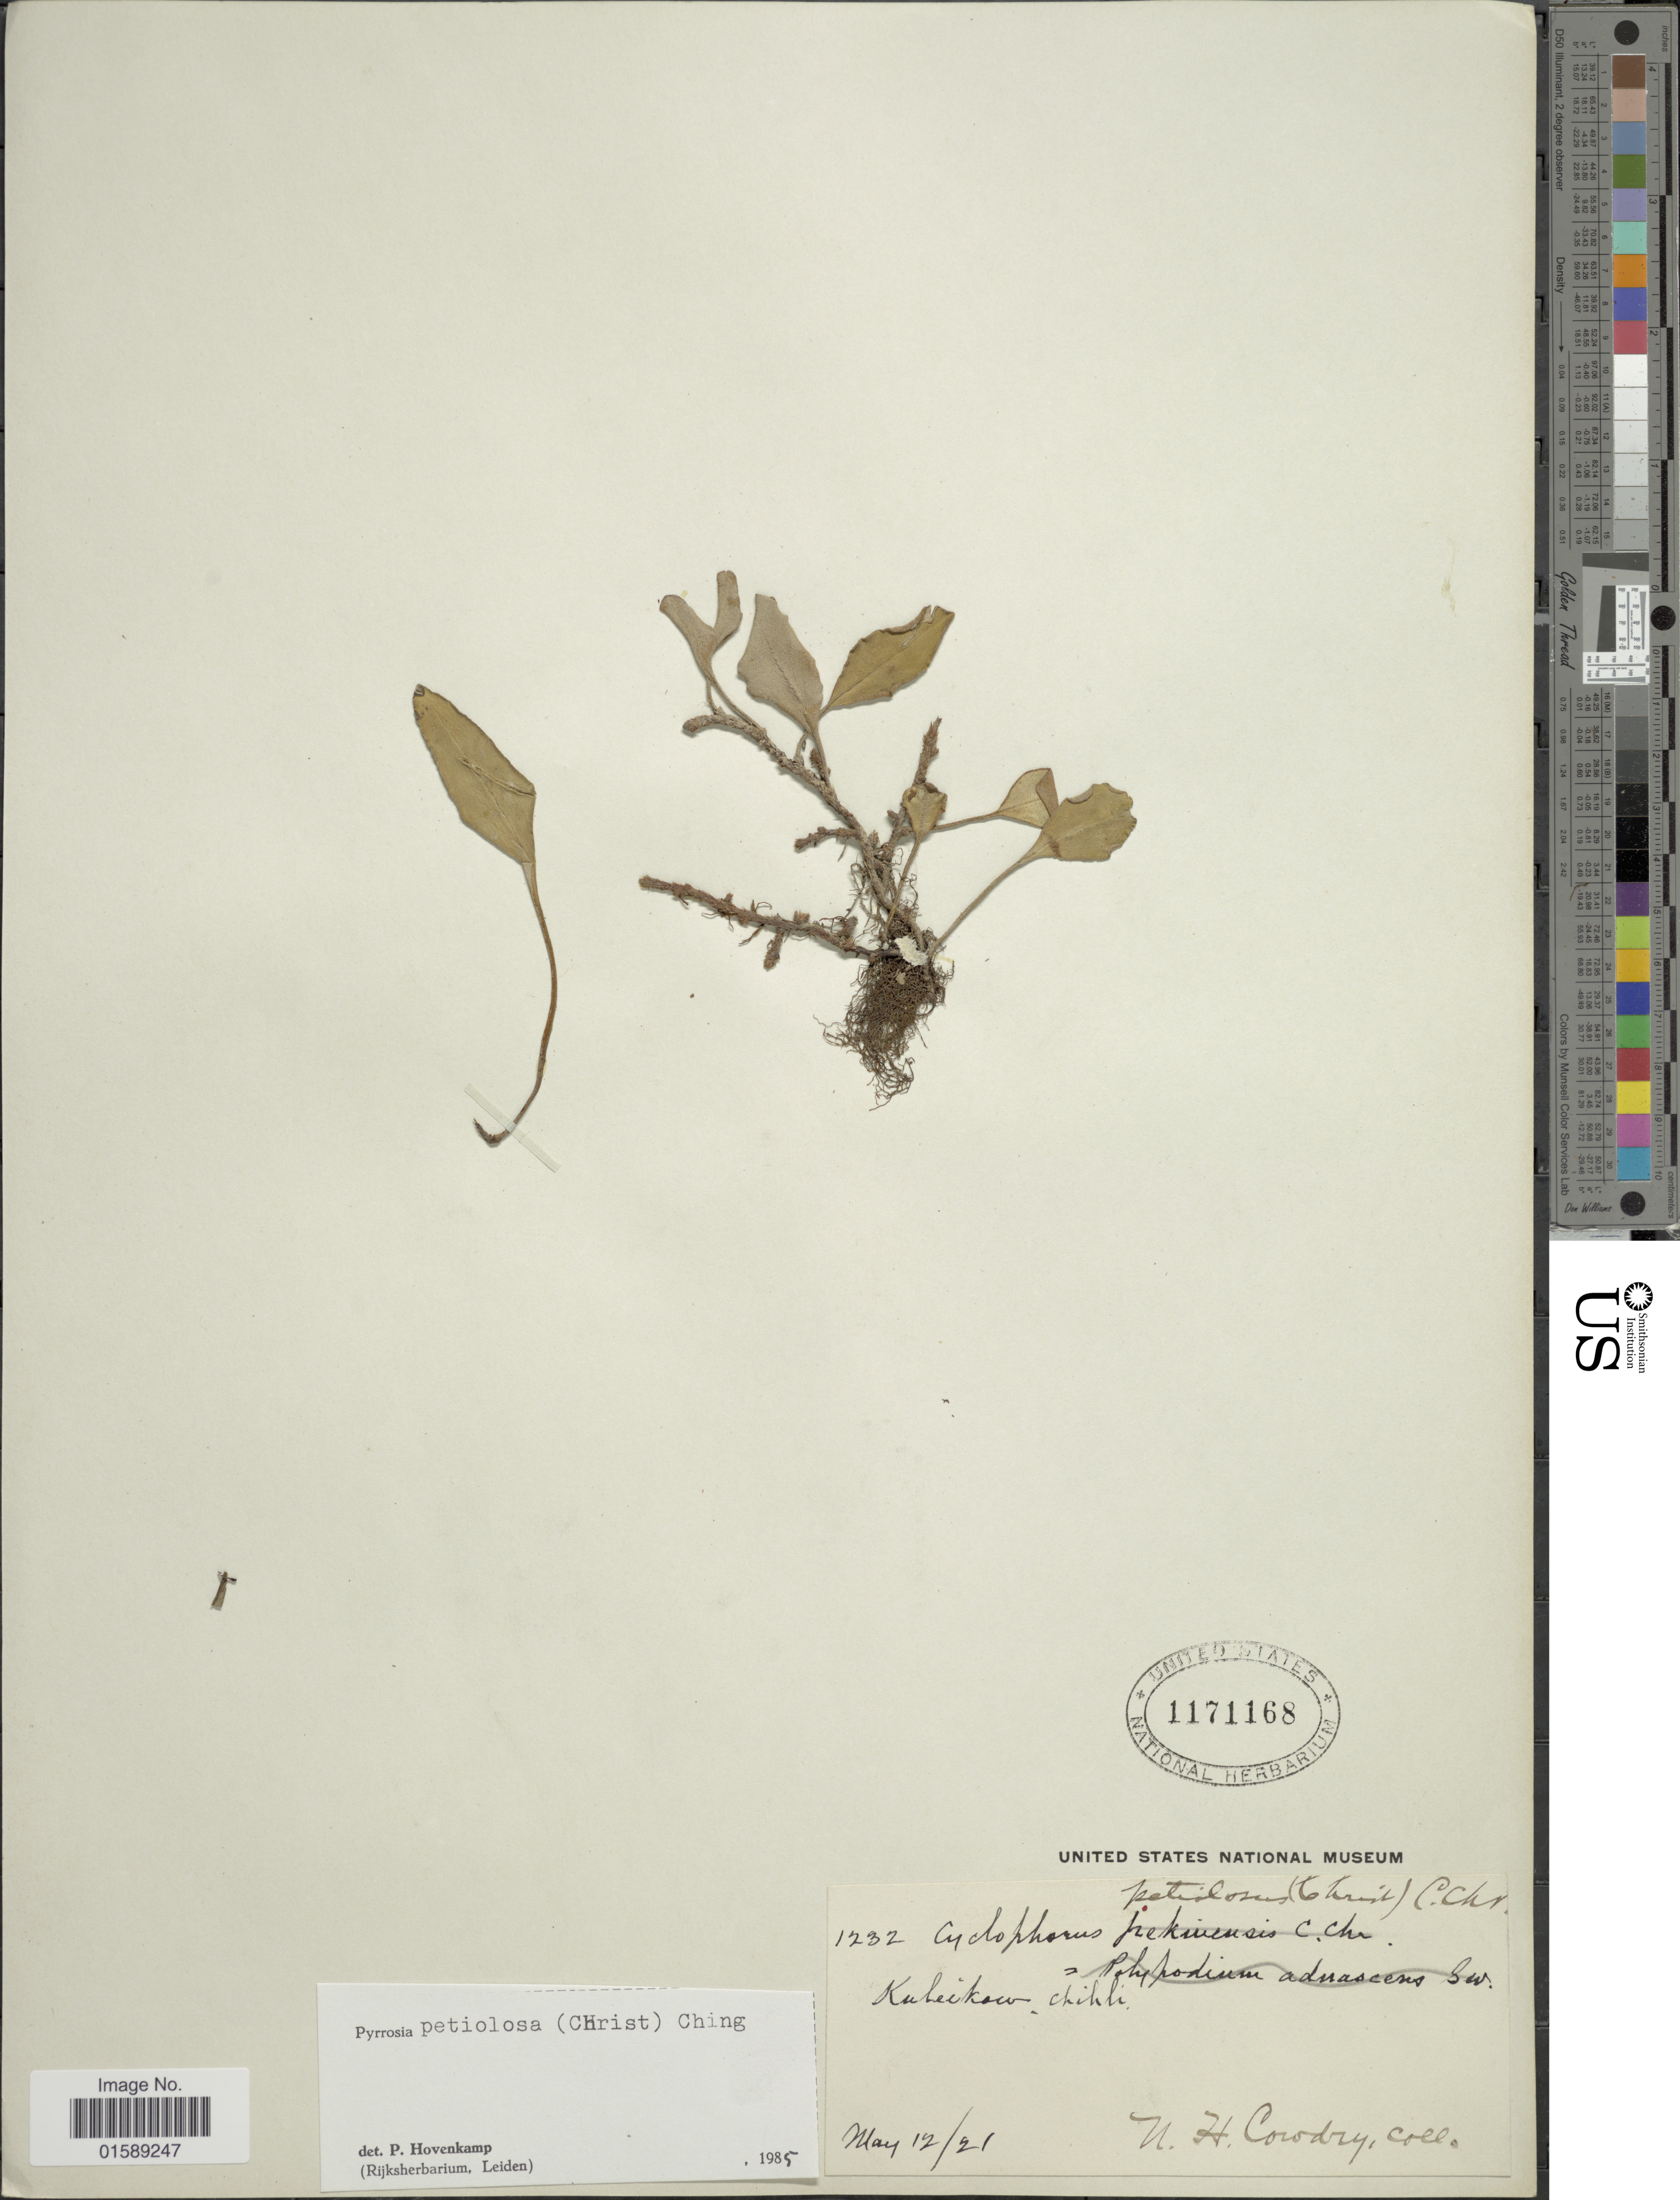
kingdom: Plantae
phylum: Tracheophyta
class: Polypodiopsida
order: Polypodiales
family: Polypodiaceae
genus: Pyrrosia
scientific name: Pyrrosia petiolosa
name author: (Christ) Ching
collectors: N. H. Cowdry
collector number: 1232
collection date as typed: Transcribed d/m/y: 12/5/21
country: China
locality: Kuleikow-Chihli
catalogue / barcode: US 1171168